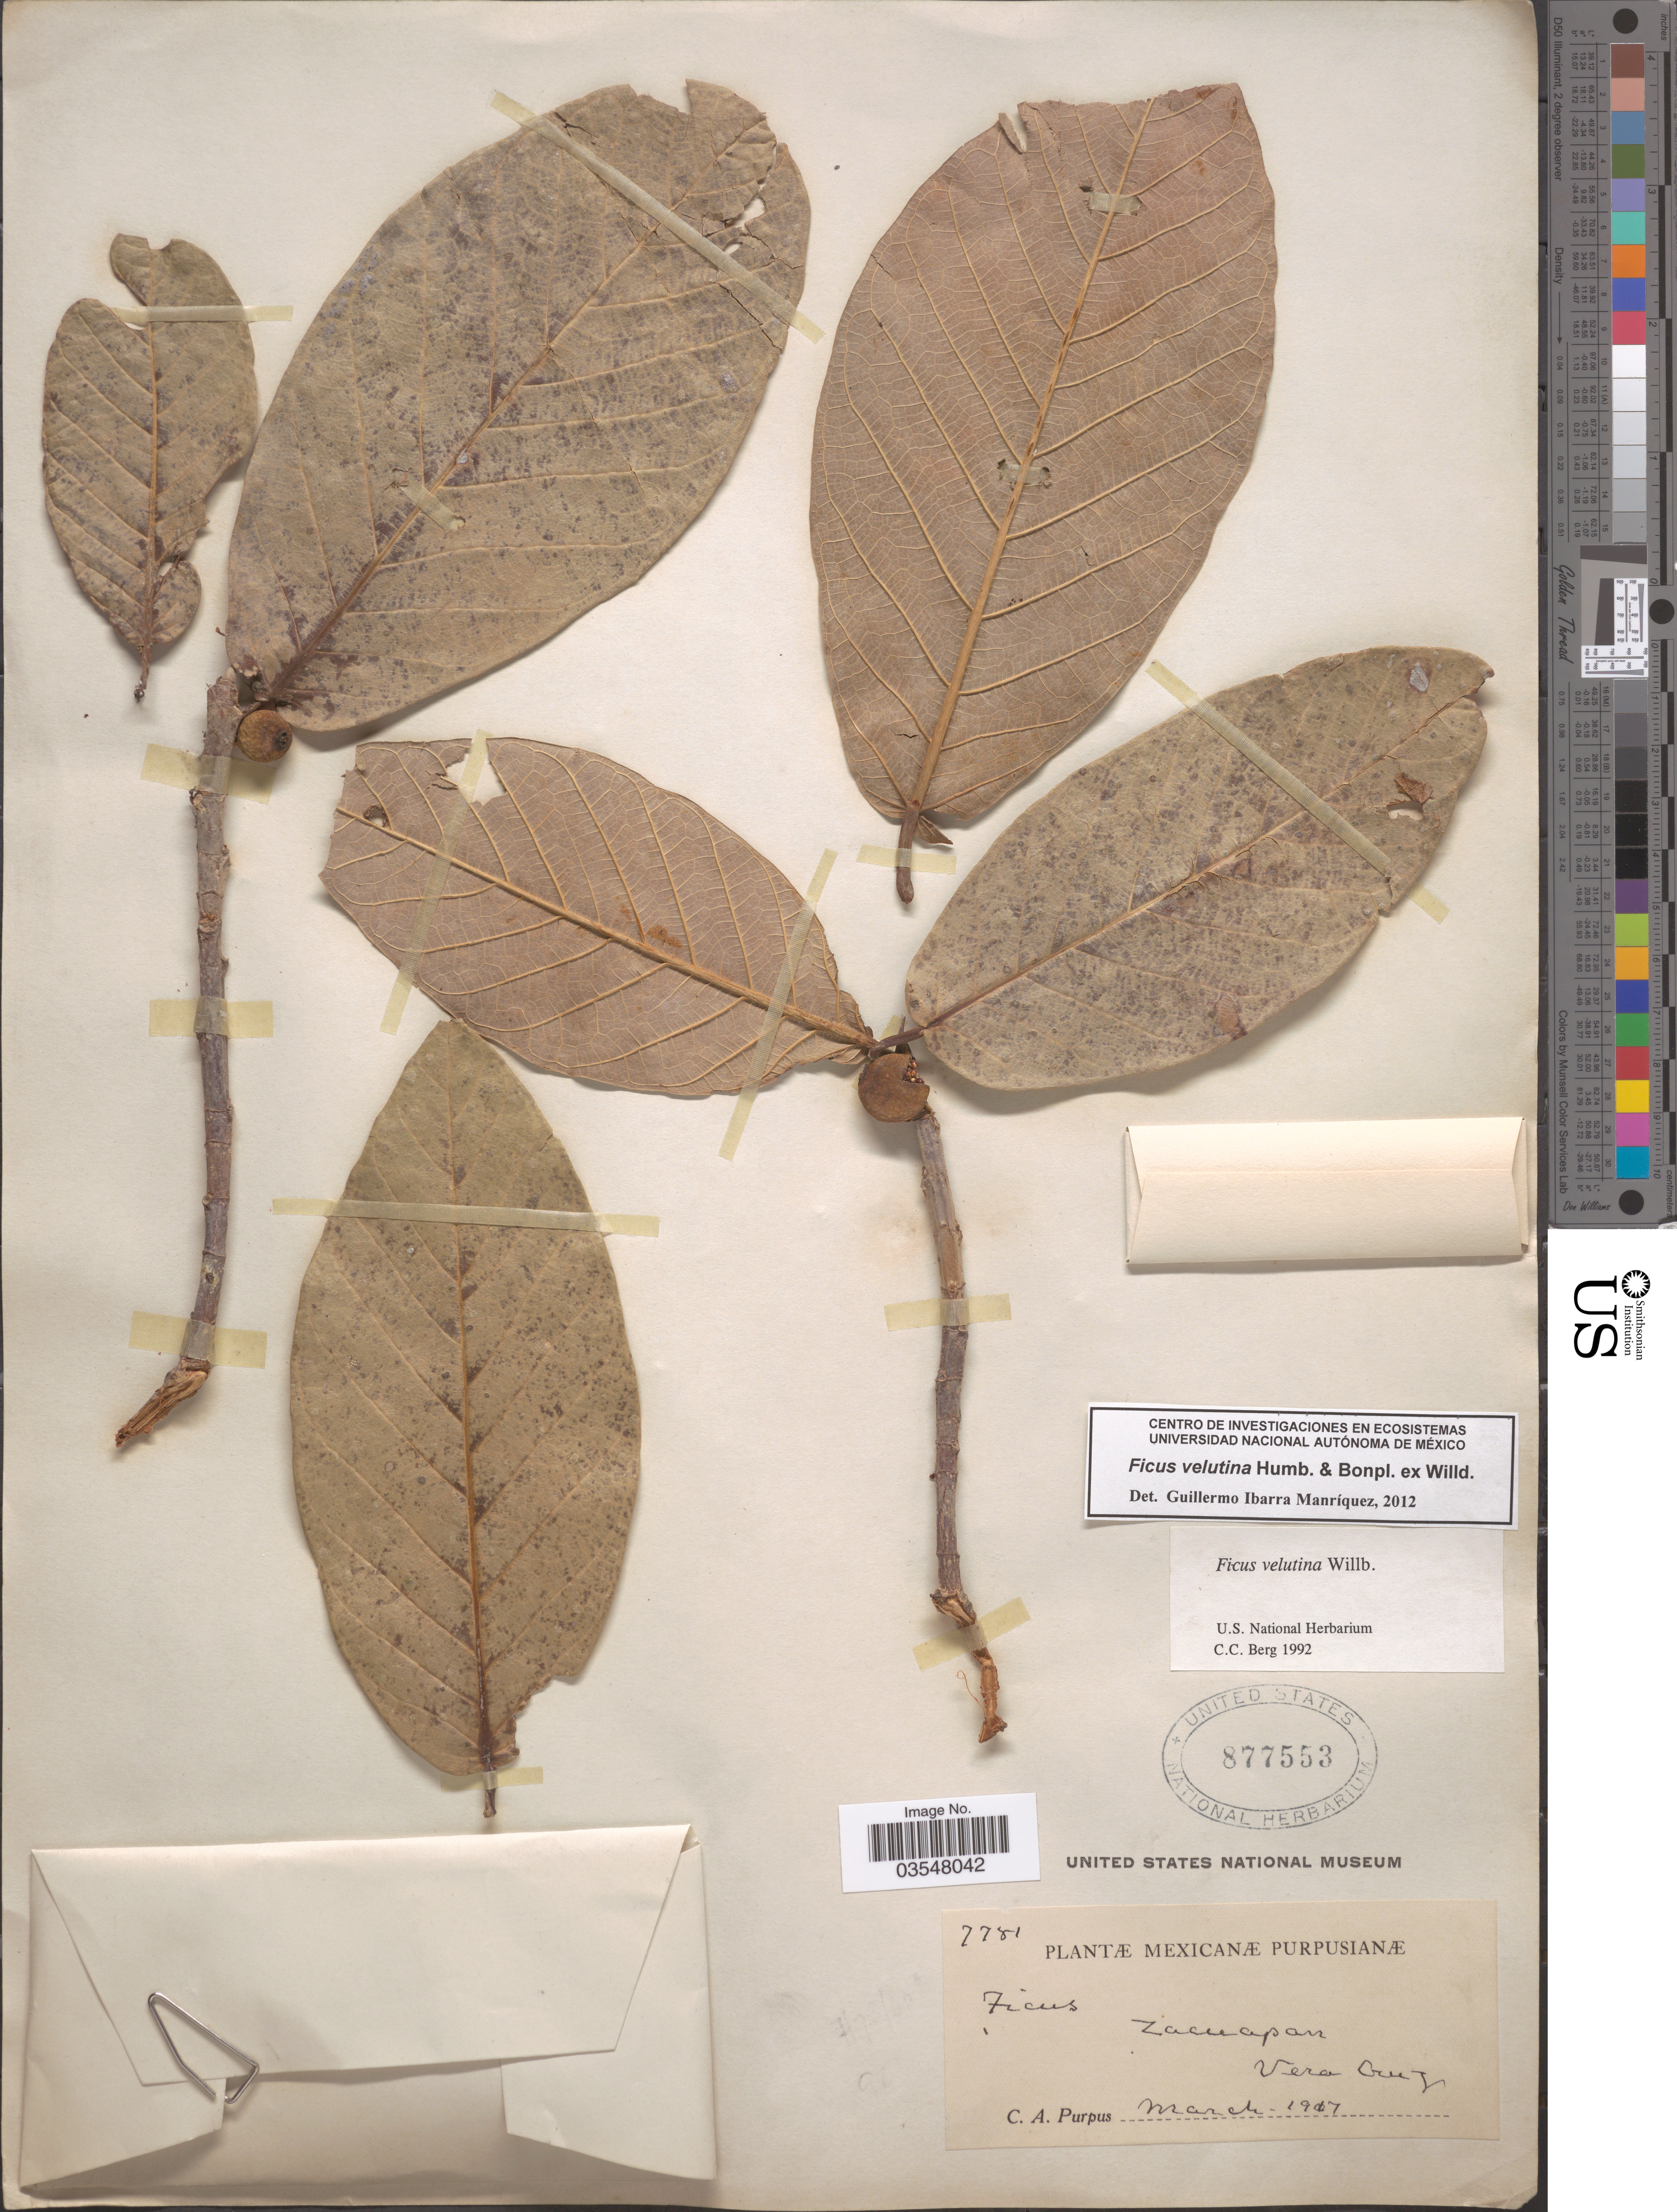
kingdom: Plantae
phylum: Tracheophyta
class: Magnoliopsida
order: Rosales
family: Moraceae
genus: Ficus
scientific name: Ficus velutina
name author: Humb. & Bonpl. ex Willd.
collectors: C. A. Purpus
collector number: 7781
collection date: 1917-03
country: Mexico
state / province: Veracruz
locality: Zacuapan. Vera Cruz.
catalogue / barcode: US 877553